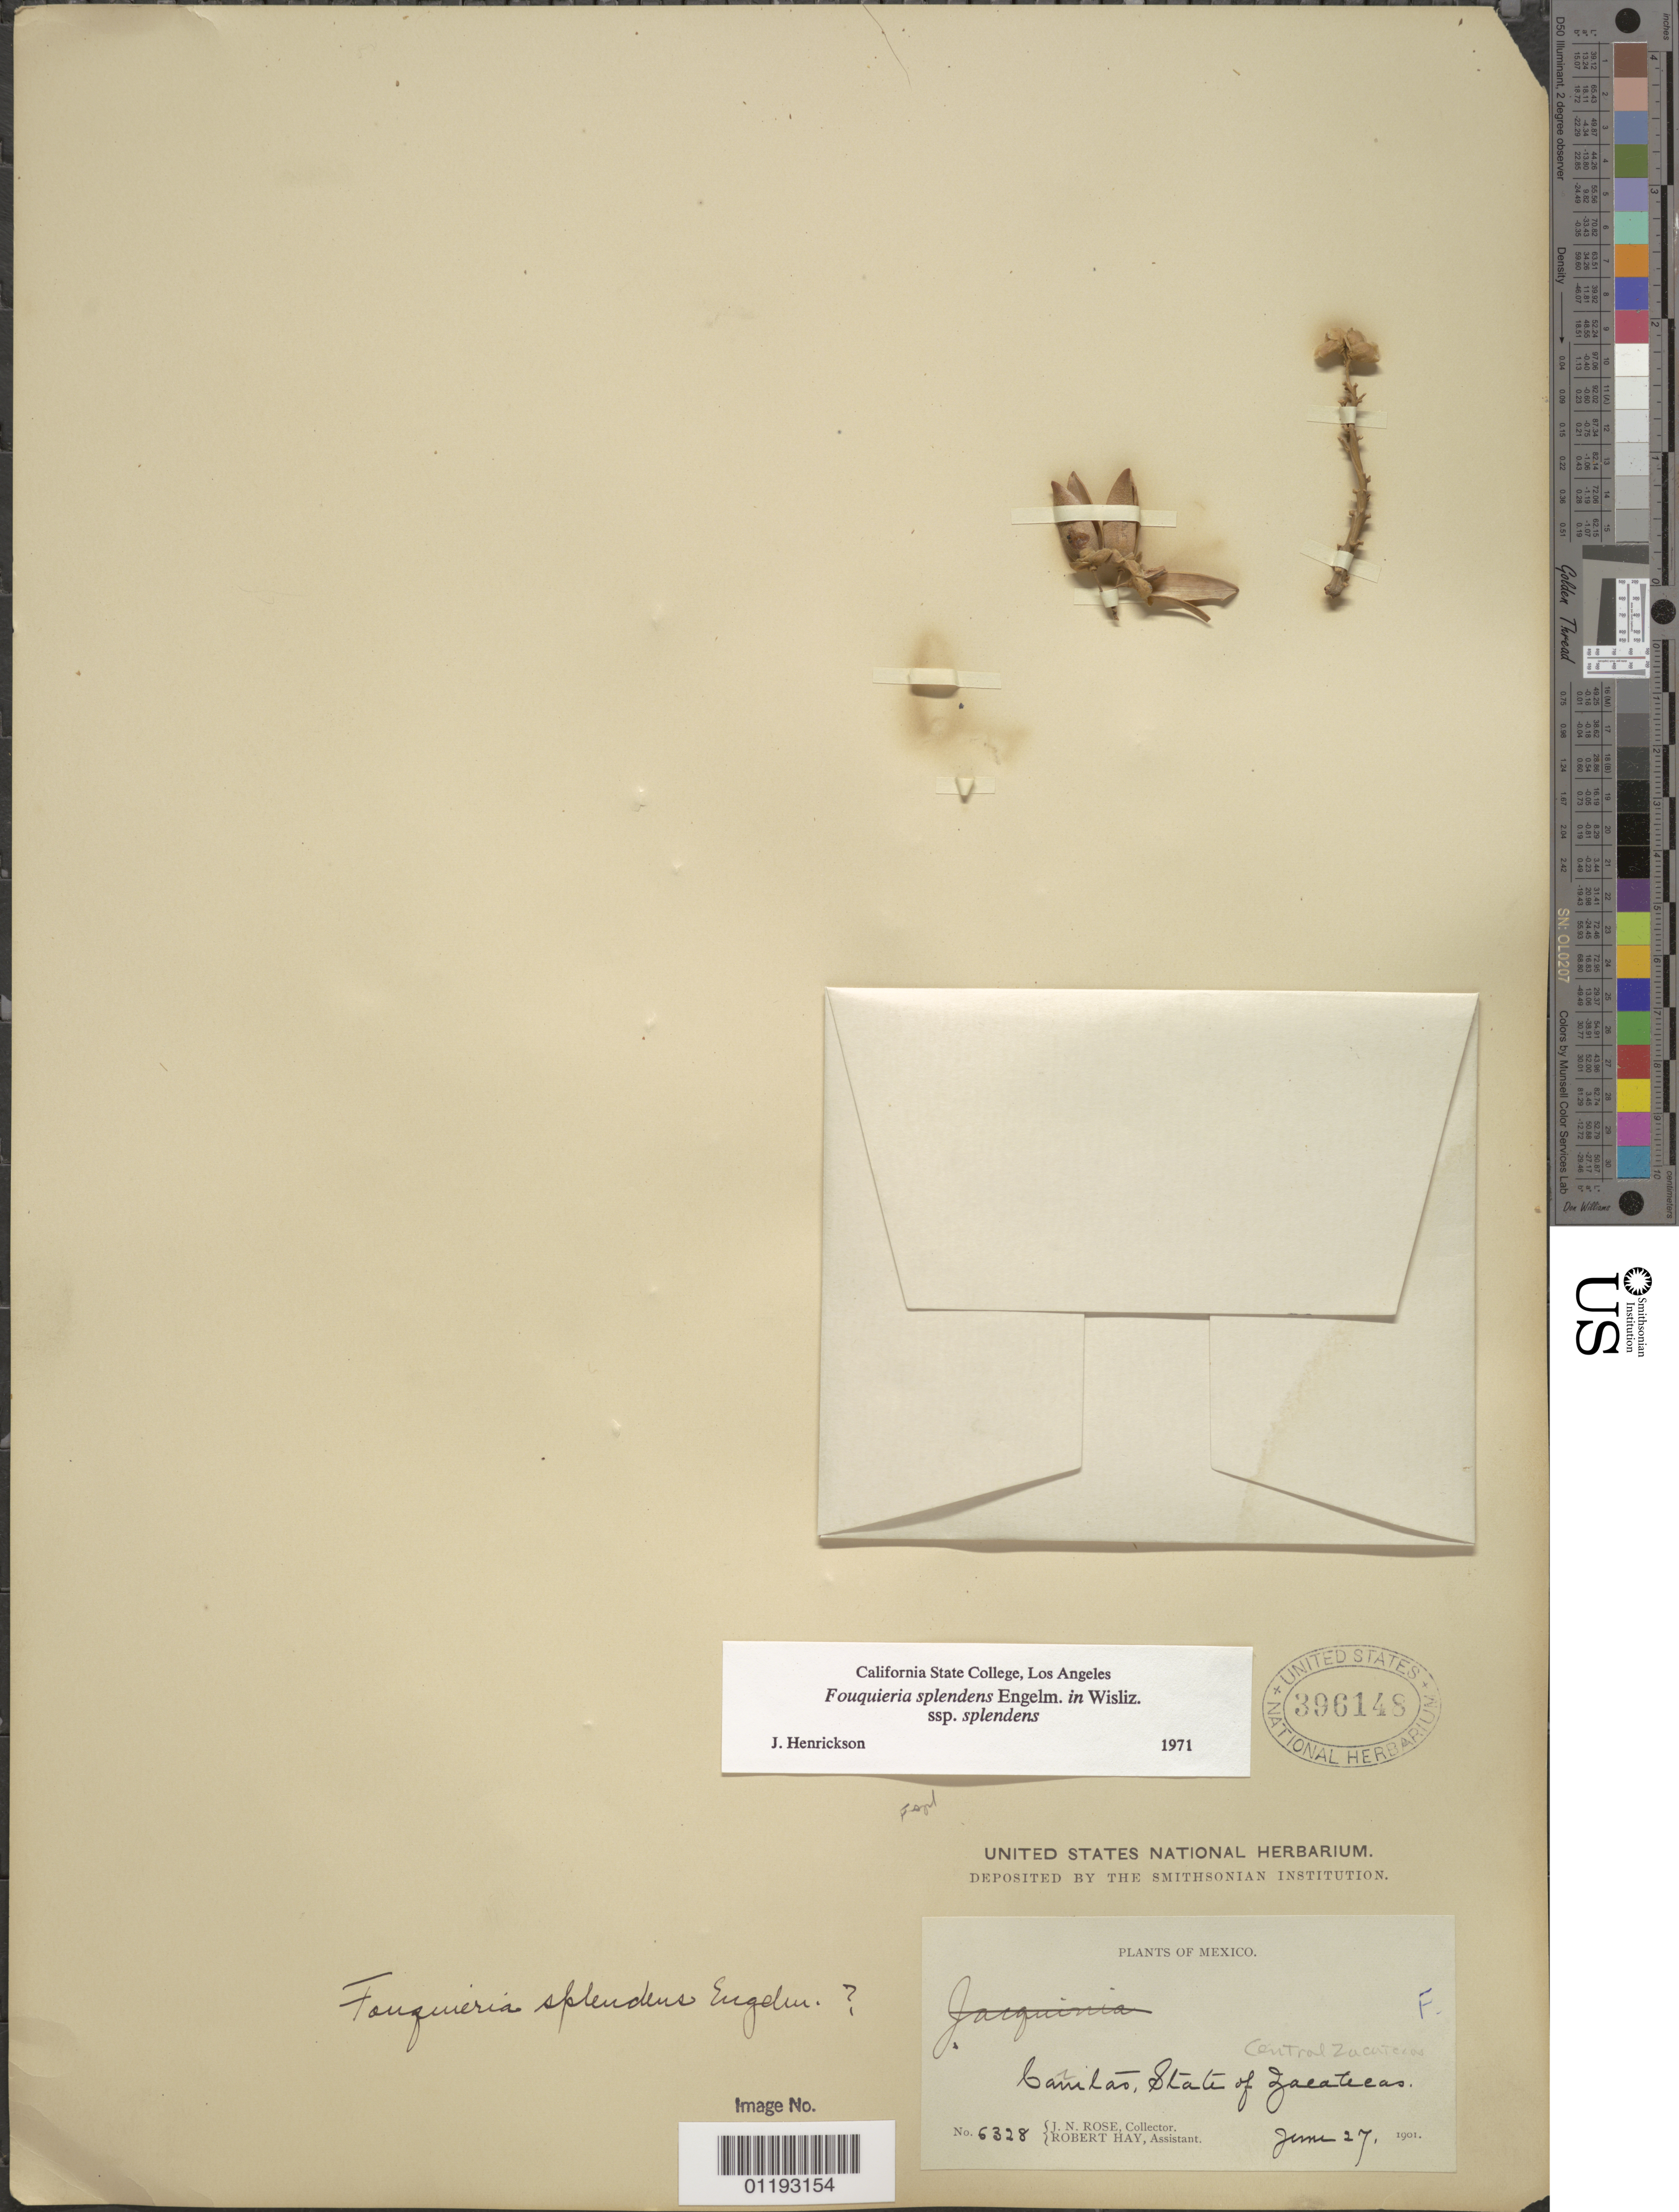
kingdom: Plantae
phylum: Tracheophyta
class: Magnoliopsida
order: Ericales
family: Fouquieriaceae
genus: Fouquieria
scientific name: Fouquieria splendens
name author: Engelm.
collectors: J. N. Rose & R. Hay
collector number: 6328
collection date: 1901-06-27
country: Mexico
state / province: Zacatecas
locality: Canitas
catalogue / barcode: US 396148